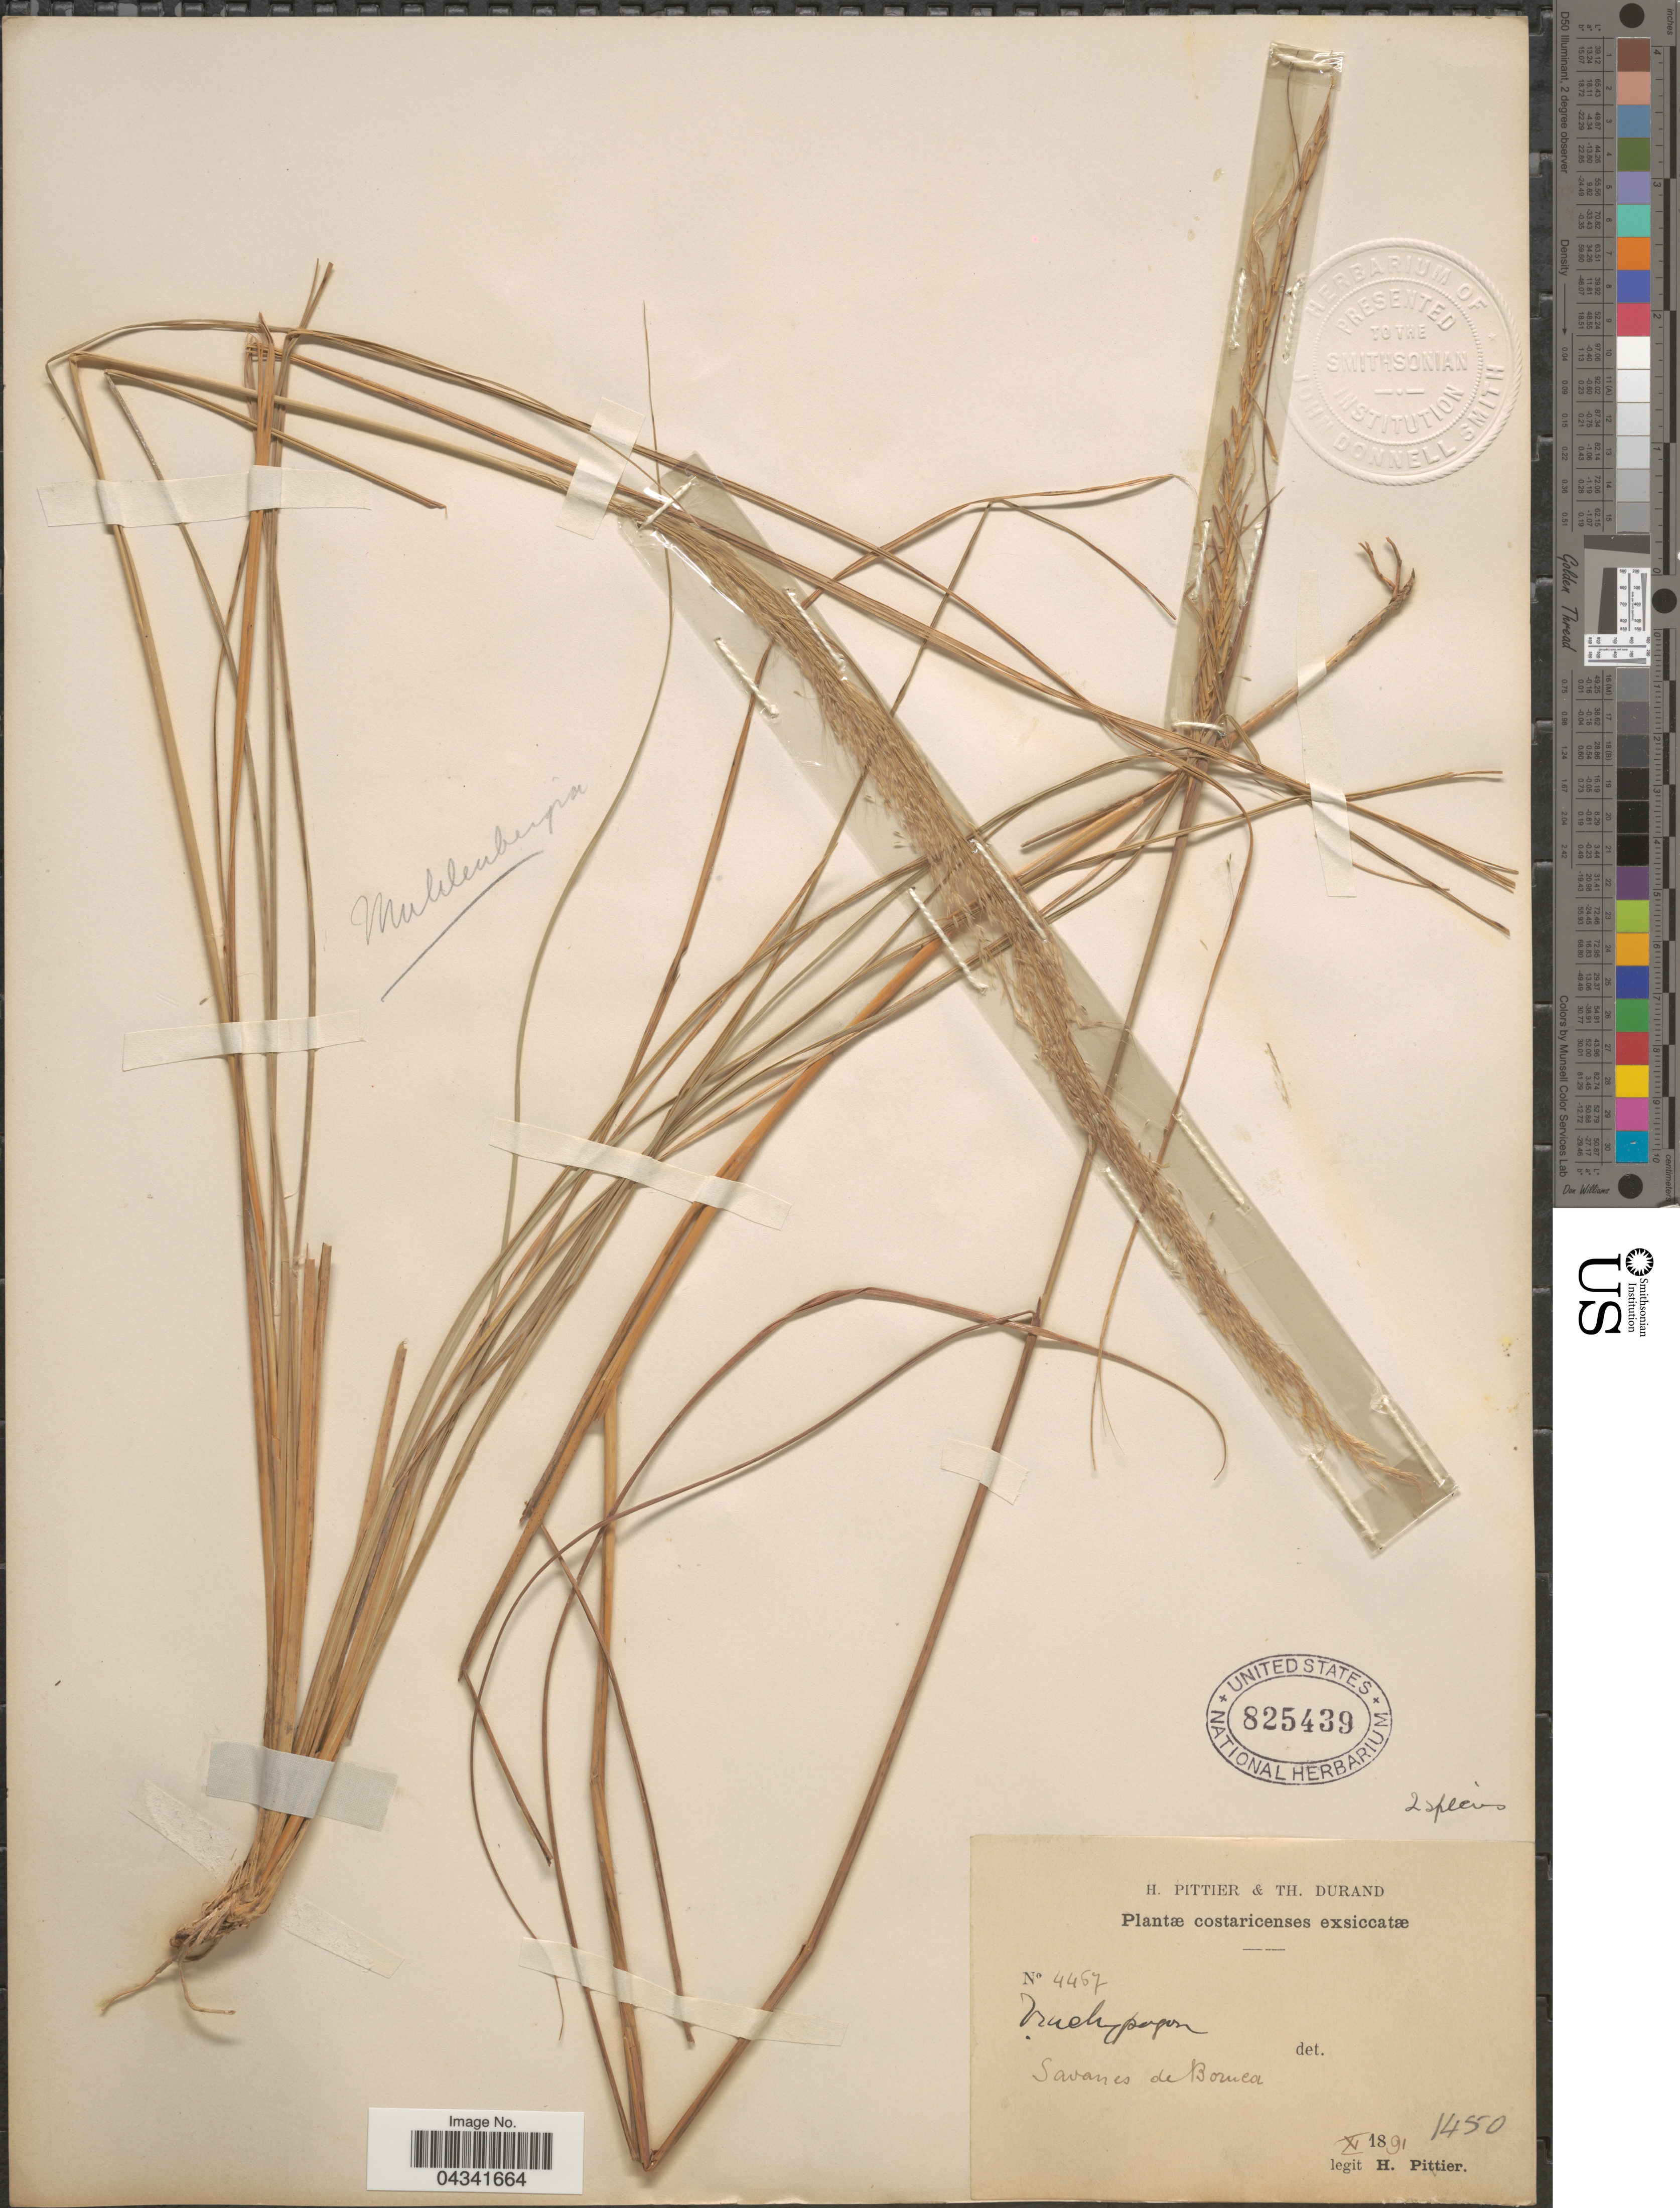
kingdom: Plantae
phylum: Tracheophyta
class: Liliopsida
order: Poales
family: Poaceae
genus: Trachypogon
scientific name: Trachypogon spicatus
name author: (L. f.) Kuntze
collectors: H. F. Pittier & T. Durand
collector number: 4467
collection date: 1891-09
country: Costa Rica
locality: Savanes de Boruca.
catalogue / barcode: US 825439